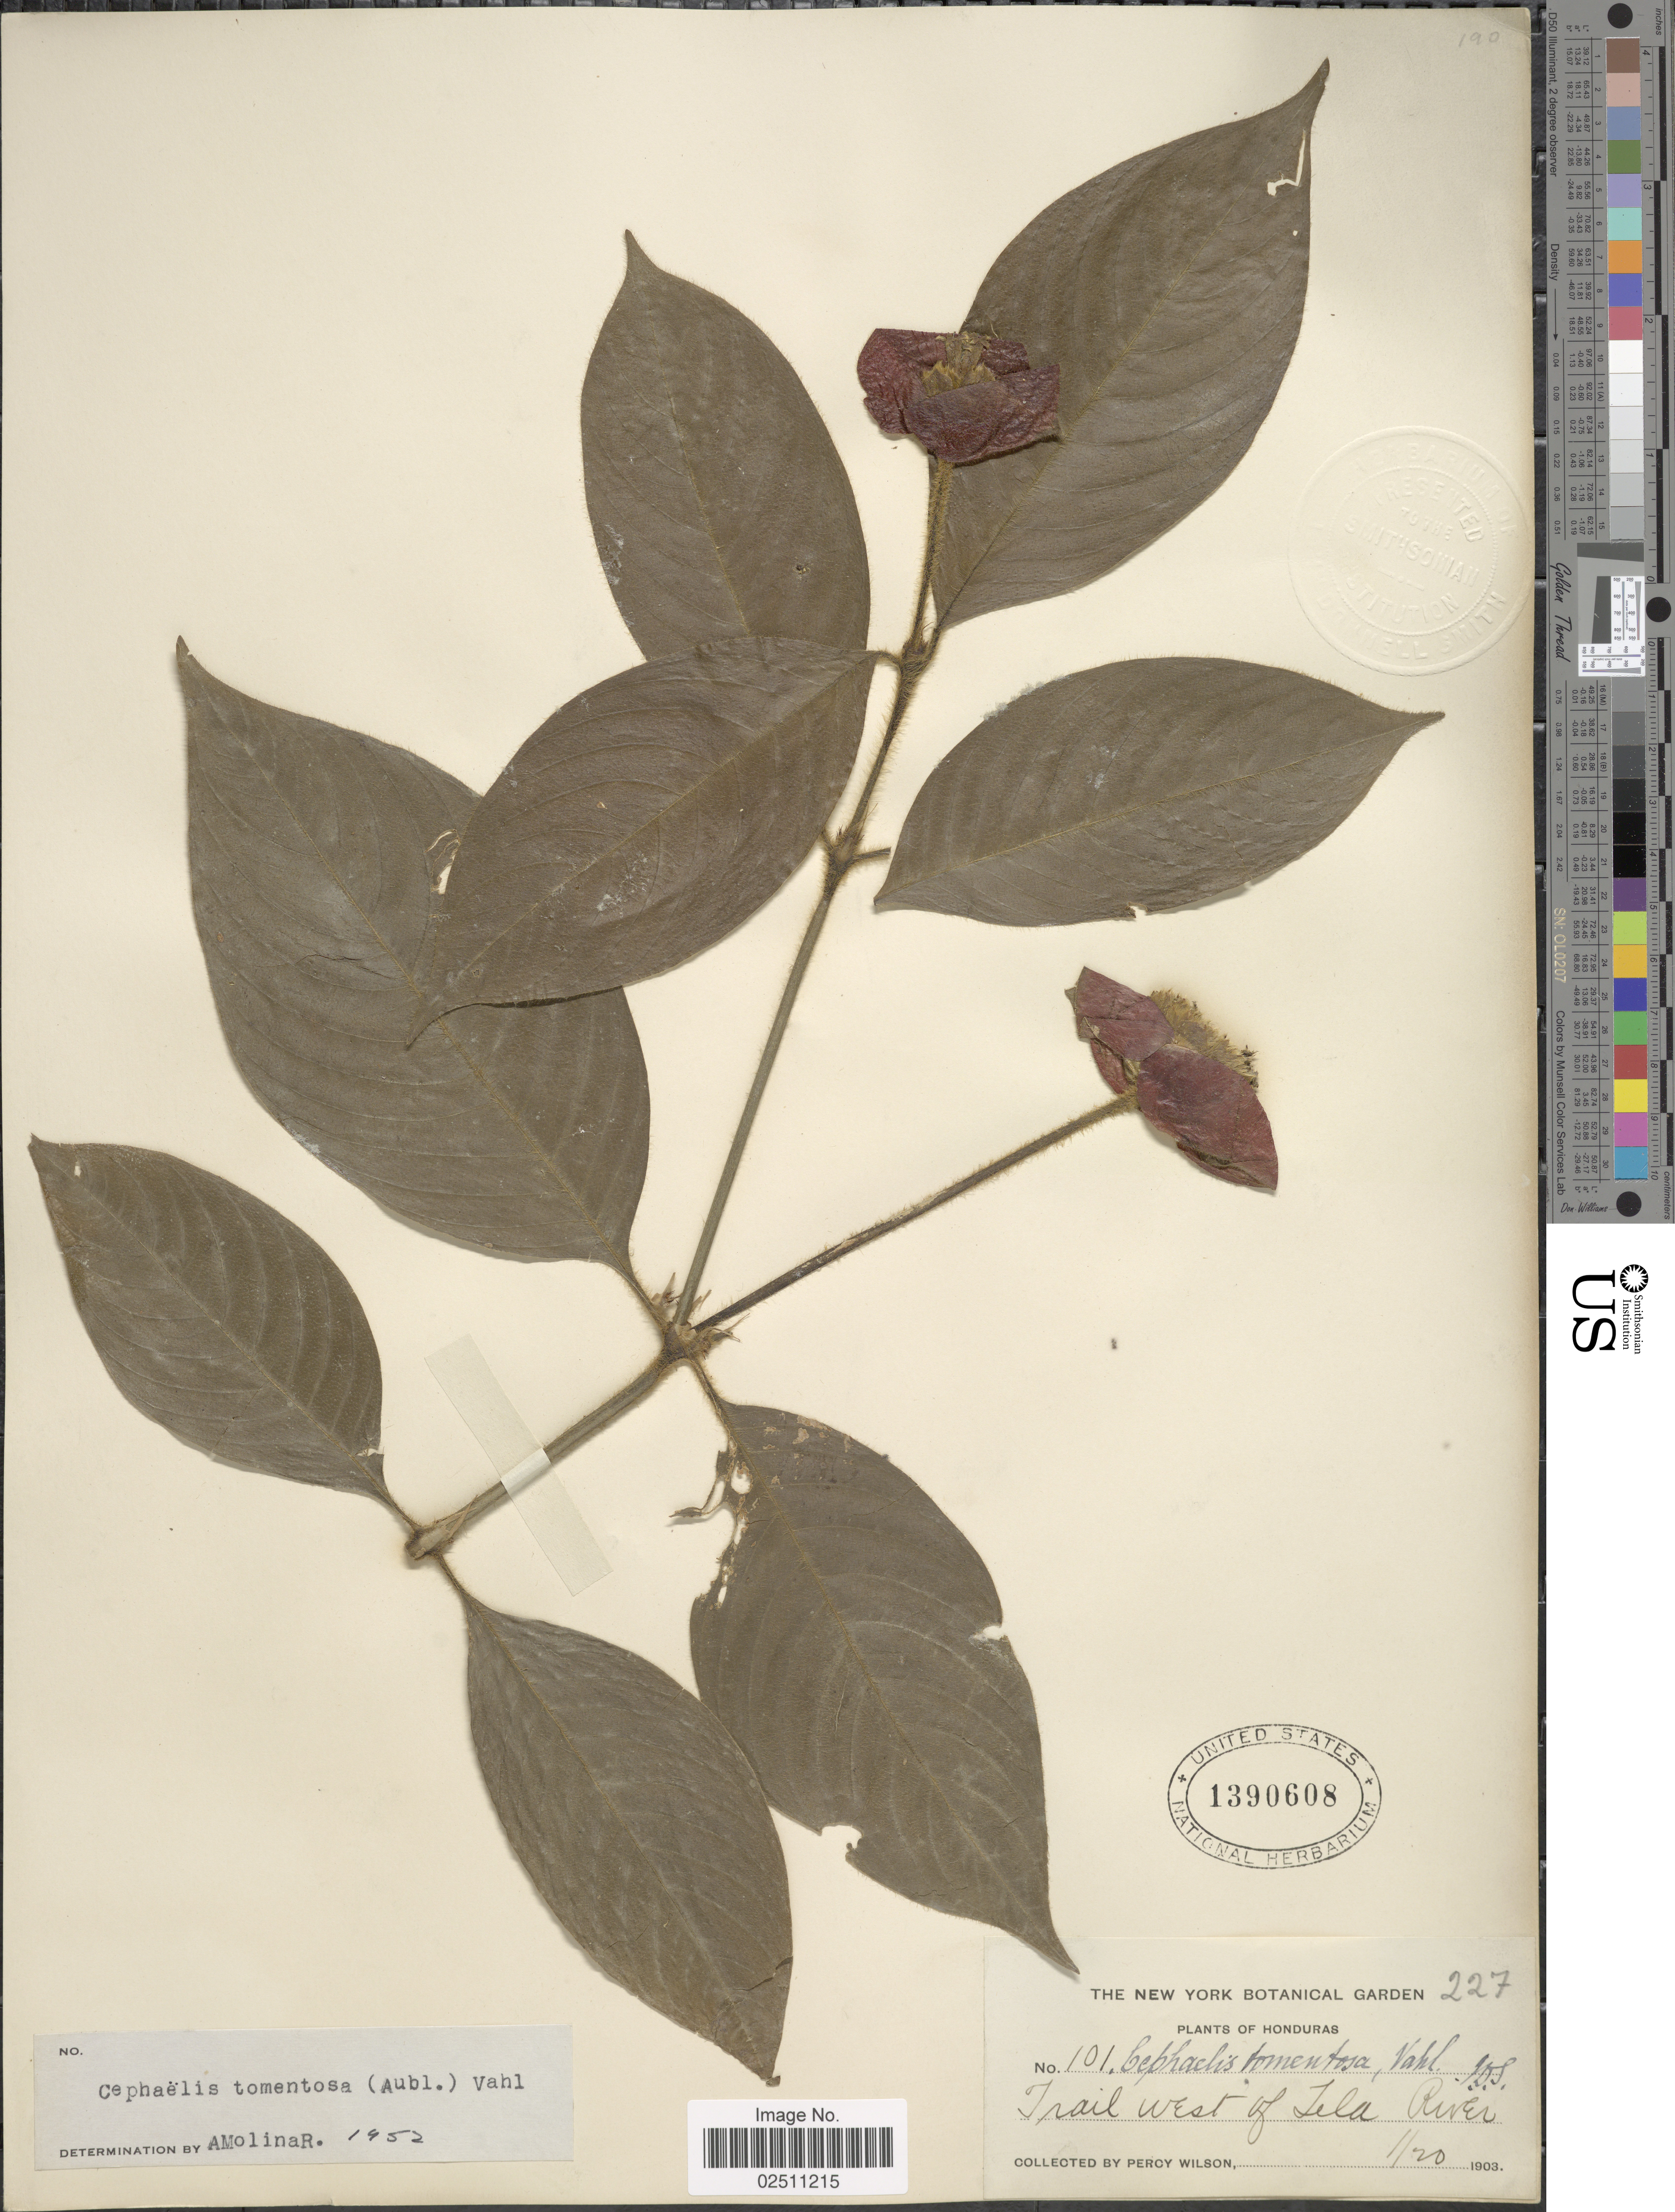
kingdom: Plantae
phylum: Tracheophyta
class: Magnoliopsida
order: Gentianales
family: Rubiaceae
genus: Psychotria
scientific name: Psychotria poeppigiana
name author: Müll. Arg.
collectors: P. Wilson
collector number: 101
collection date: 1903-01-20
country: Honduras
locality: Trail west of Tela River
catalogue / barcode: US 1390608